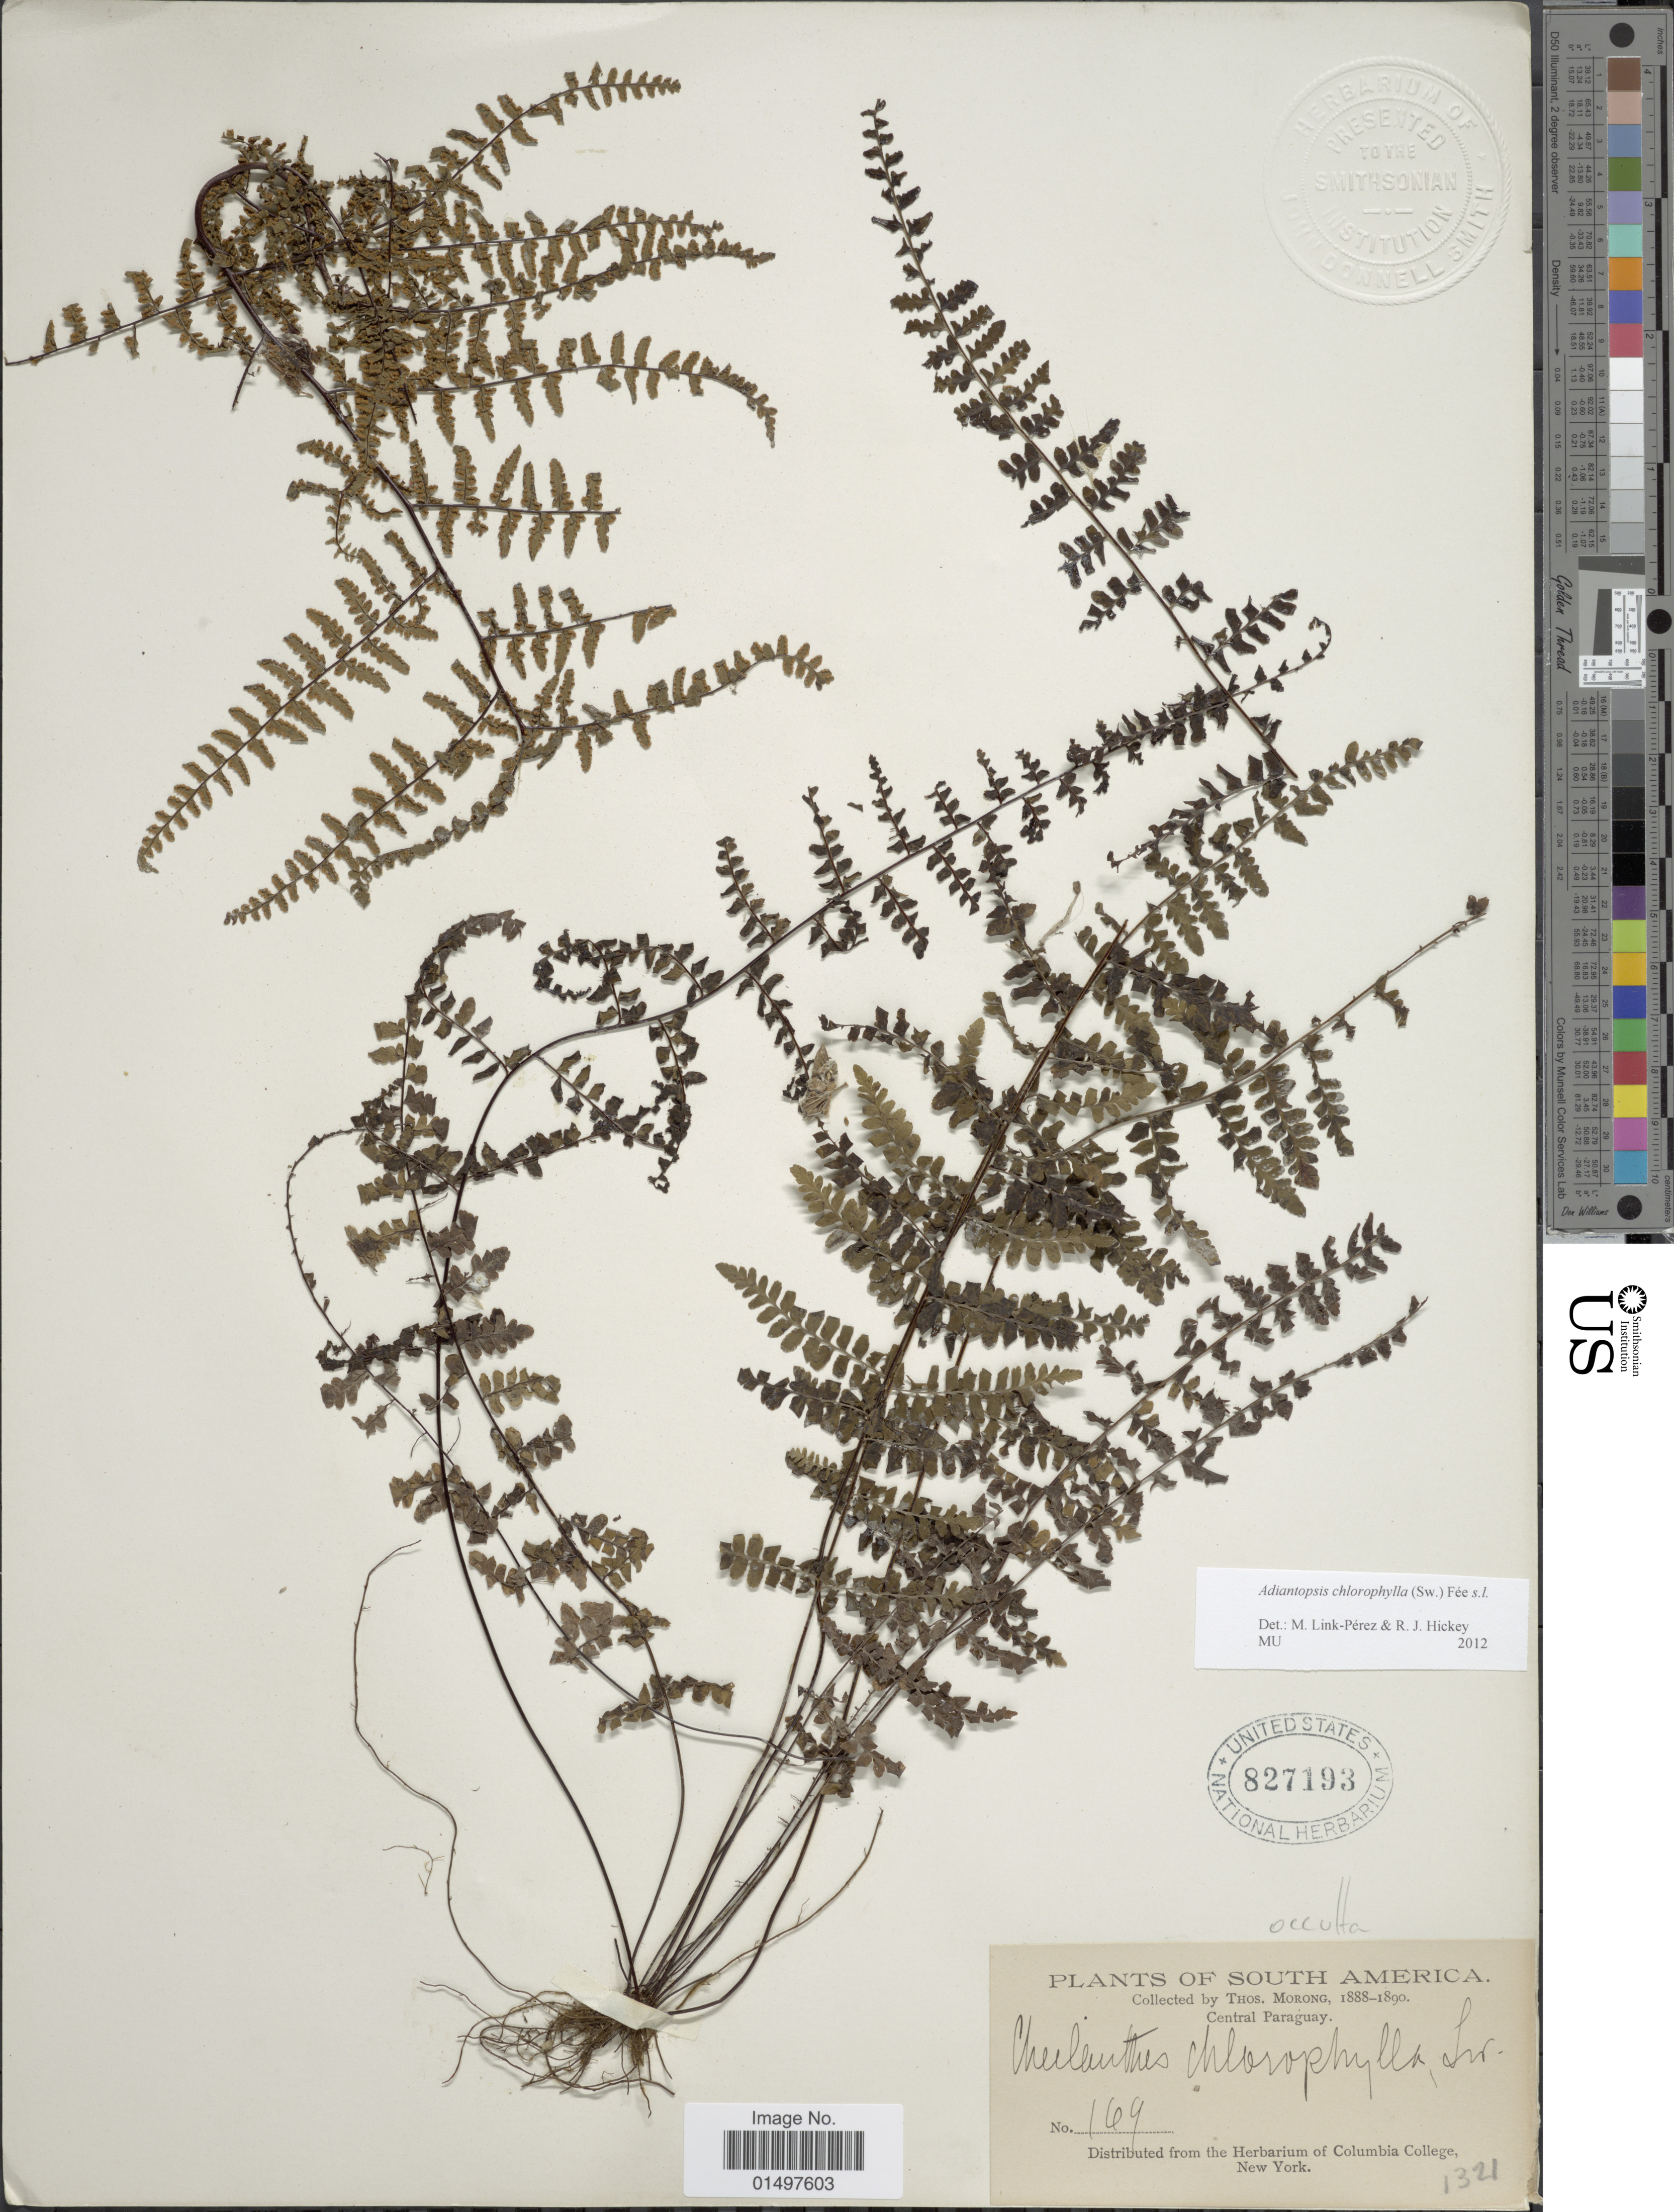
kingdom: Plantae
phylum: Tracheophyta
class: Polypodiopsida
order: Polypodiales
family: Pteridaceae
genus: Adiantopsis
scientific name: Adiantopsis chlorophylla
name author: (Sw.) Fée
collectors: T. Morong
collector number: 169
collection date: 1888/1890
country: Paraguay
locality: Central Paraguay.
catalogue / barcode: US 827193